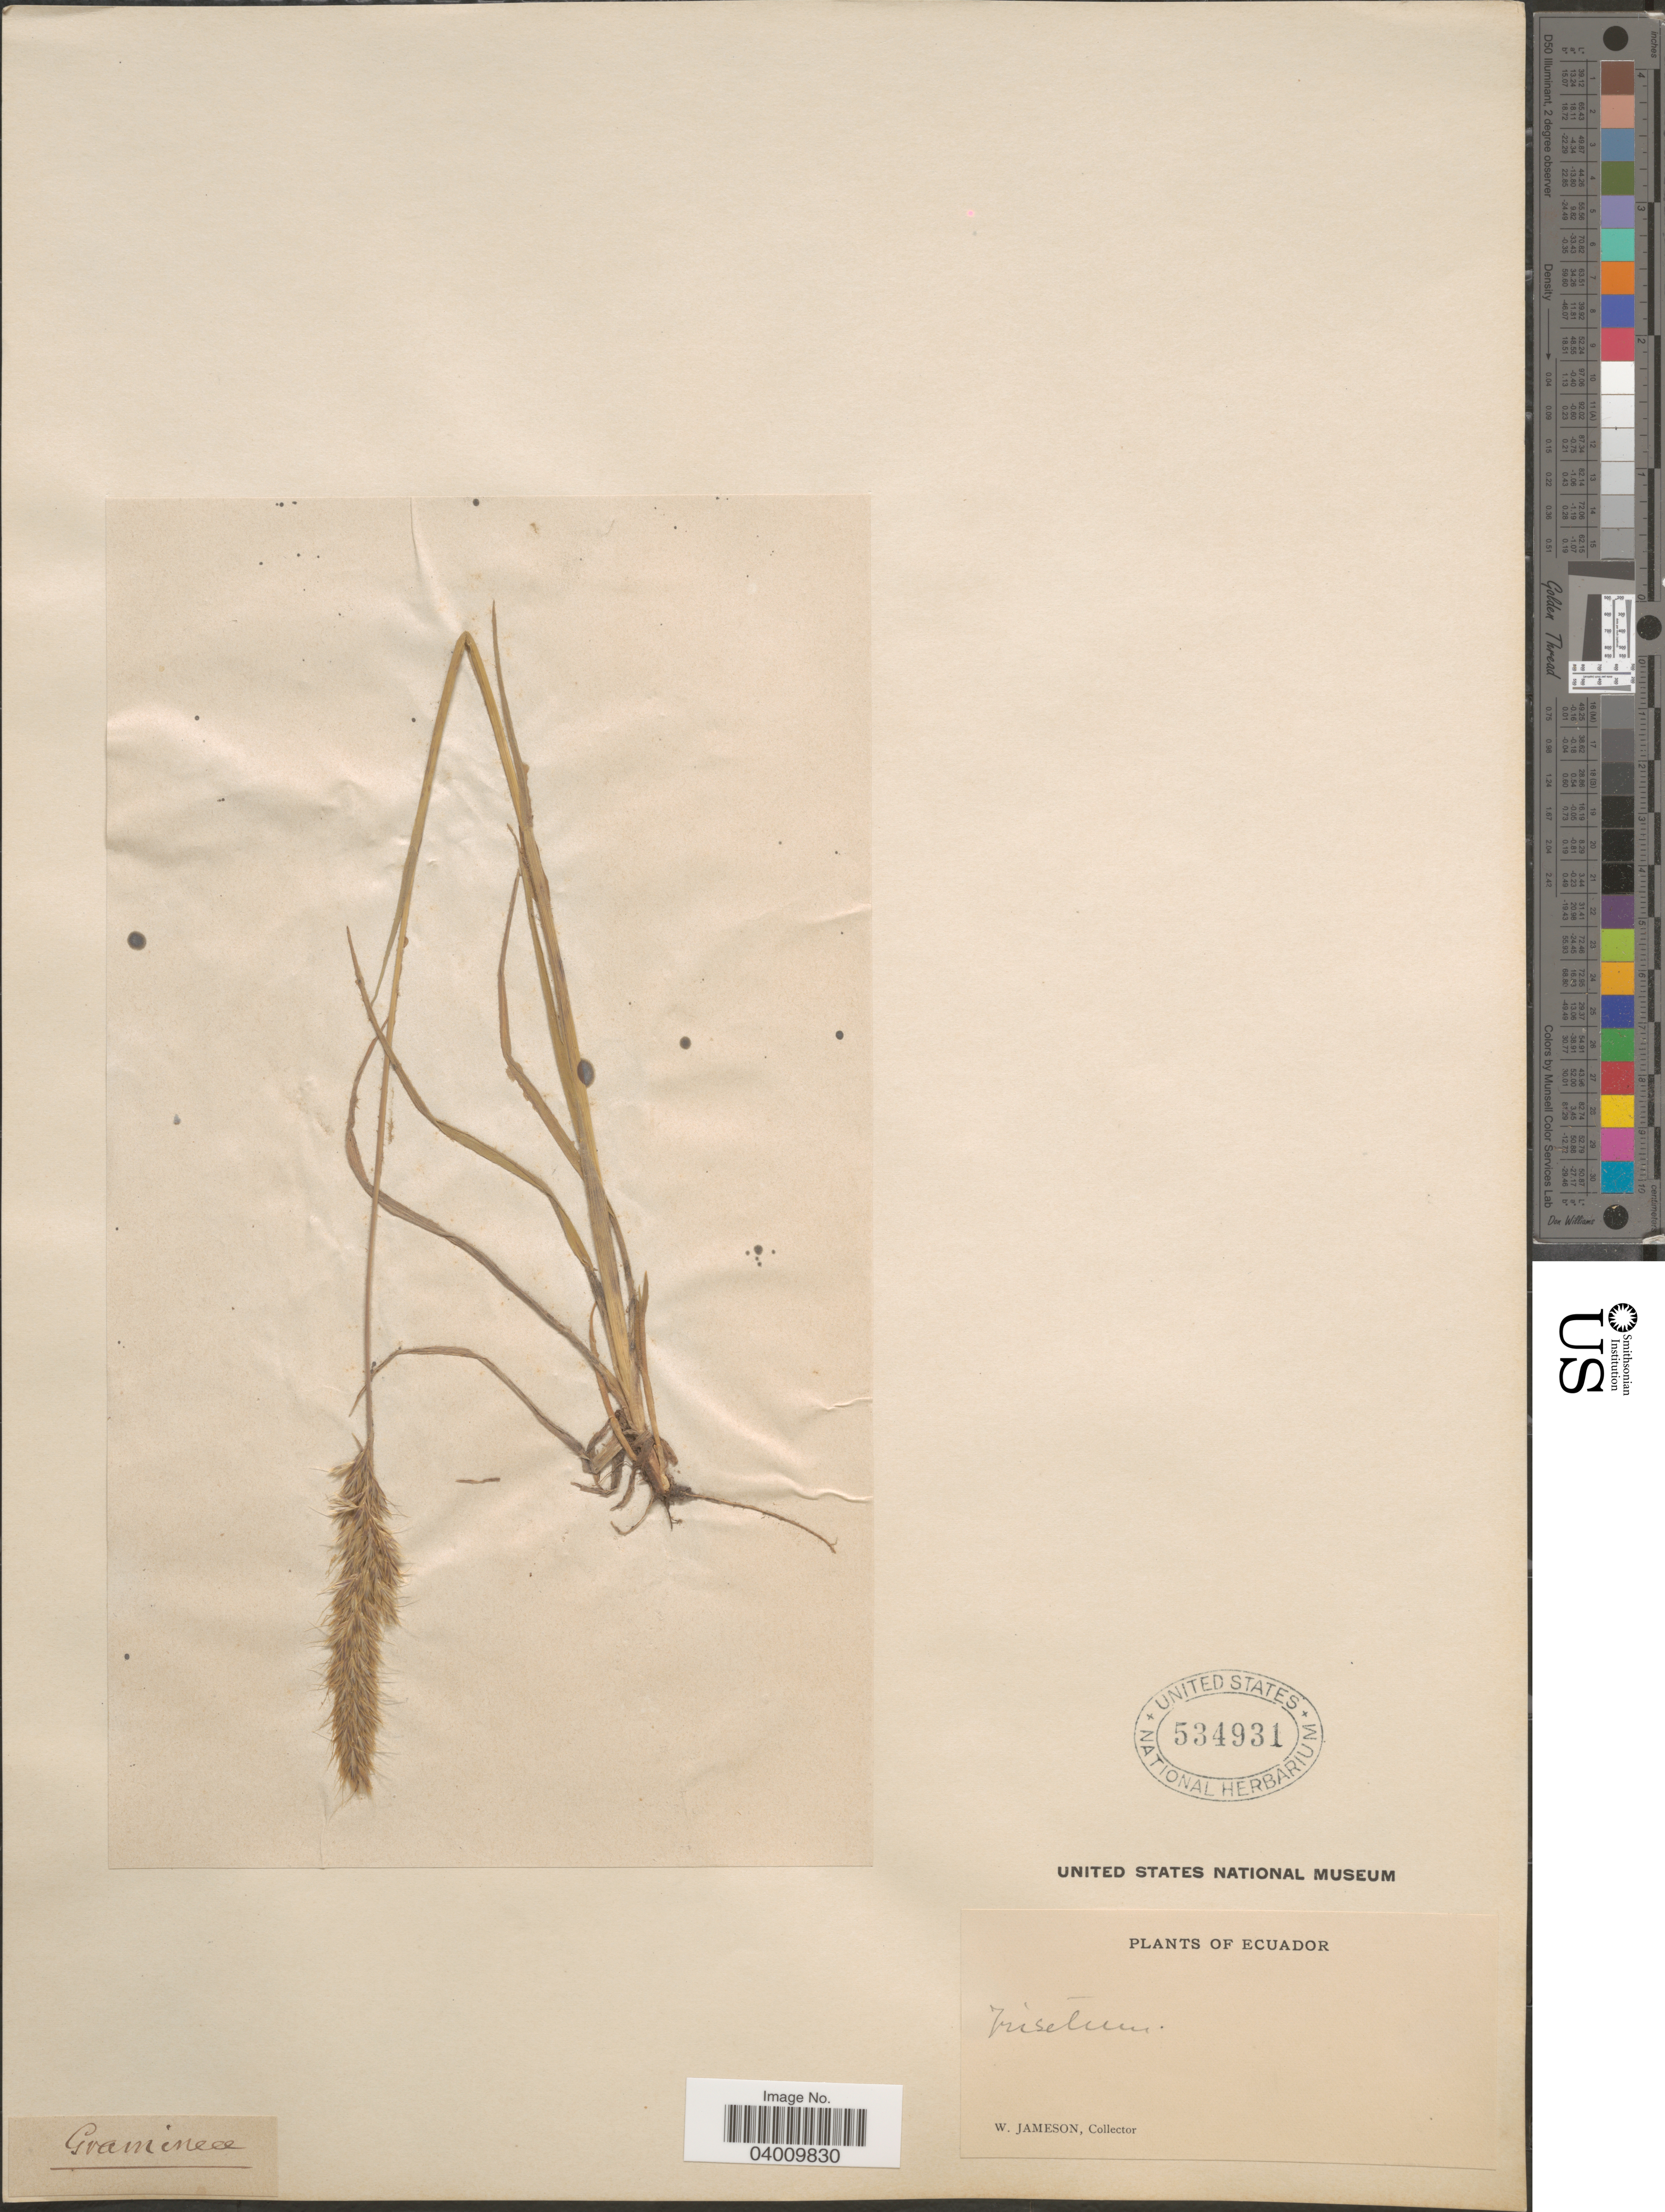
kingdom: Plantae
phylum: Tracheophyta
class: Liliopsida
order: Poales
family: Poaceae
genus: Koeleria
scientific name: Koeleria sp.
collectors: W. Jameson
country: Ecuador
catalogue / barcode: US 534931